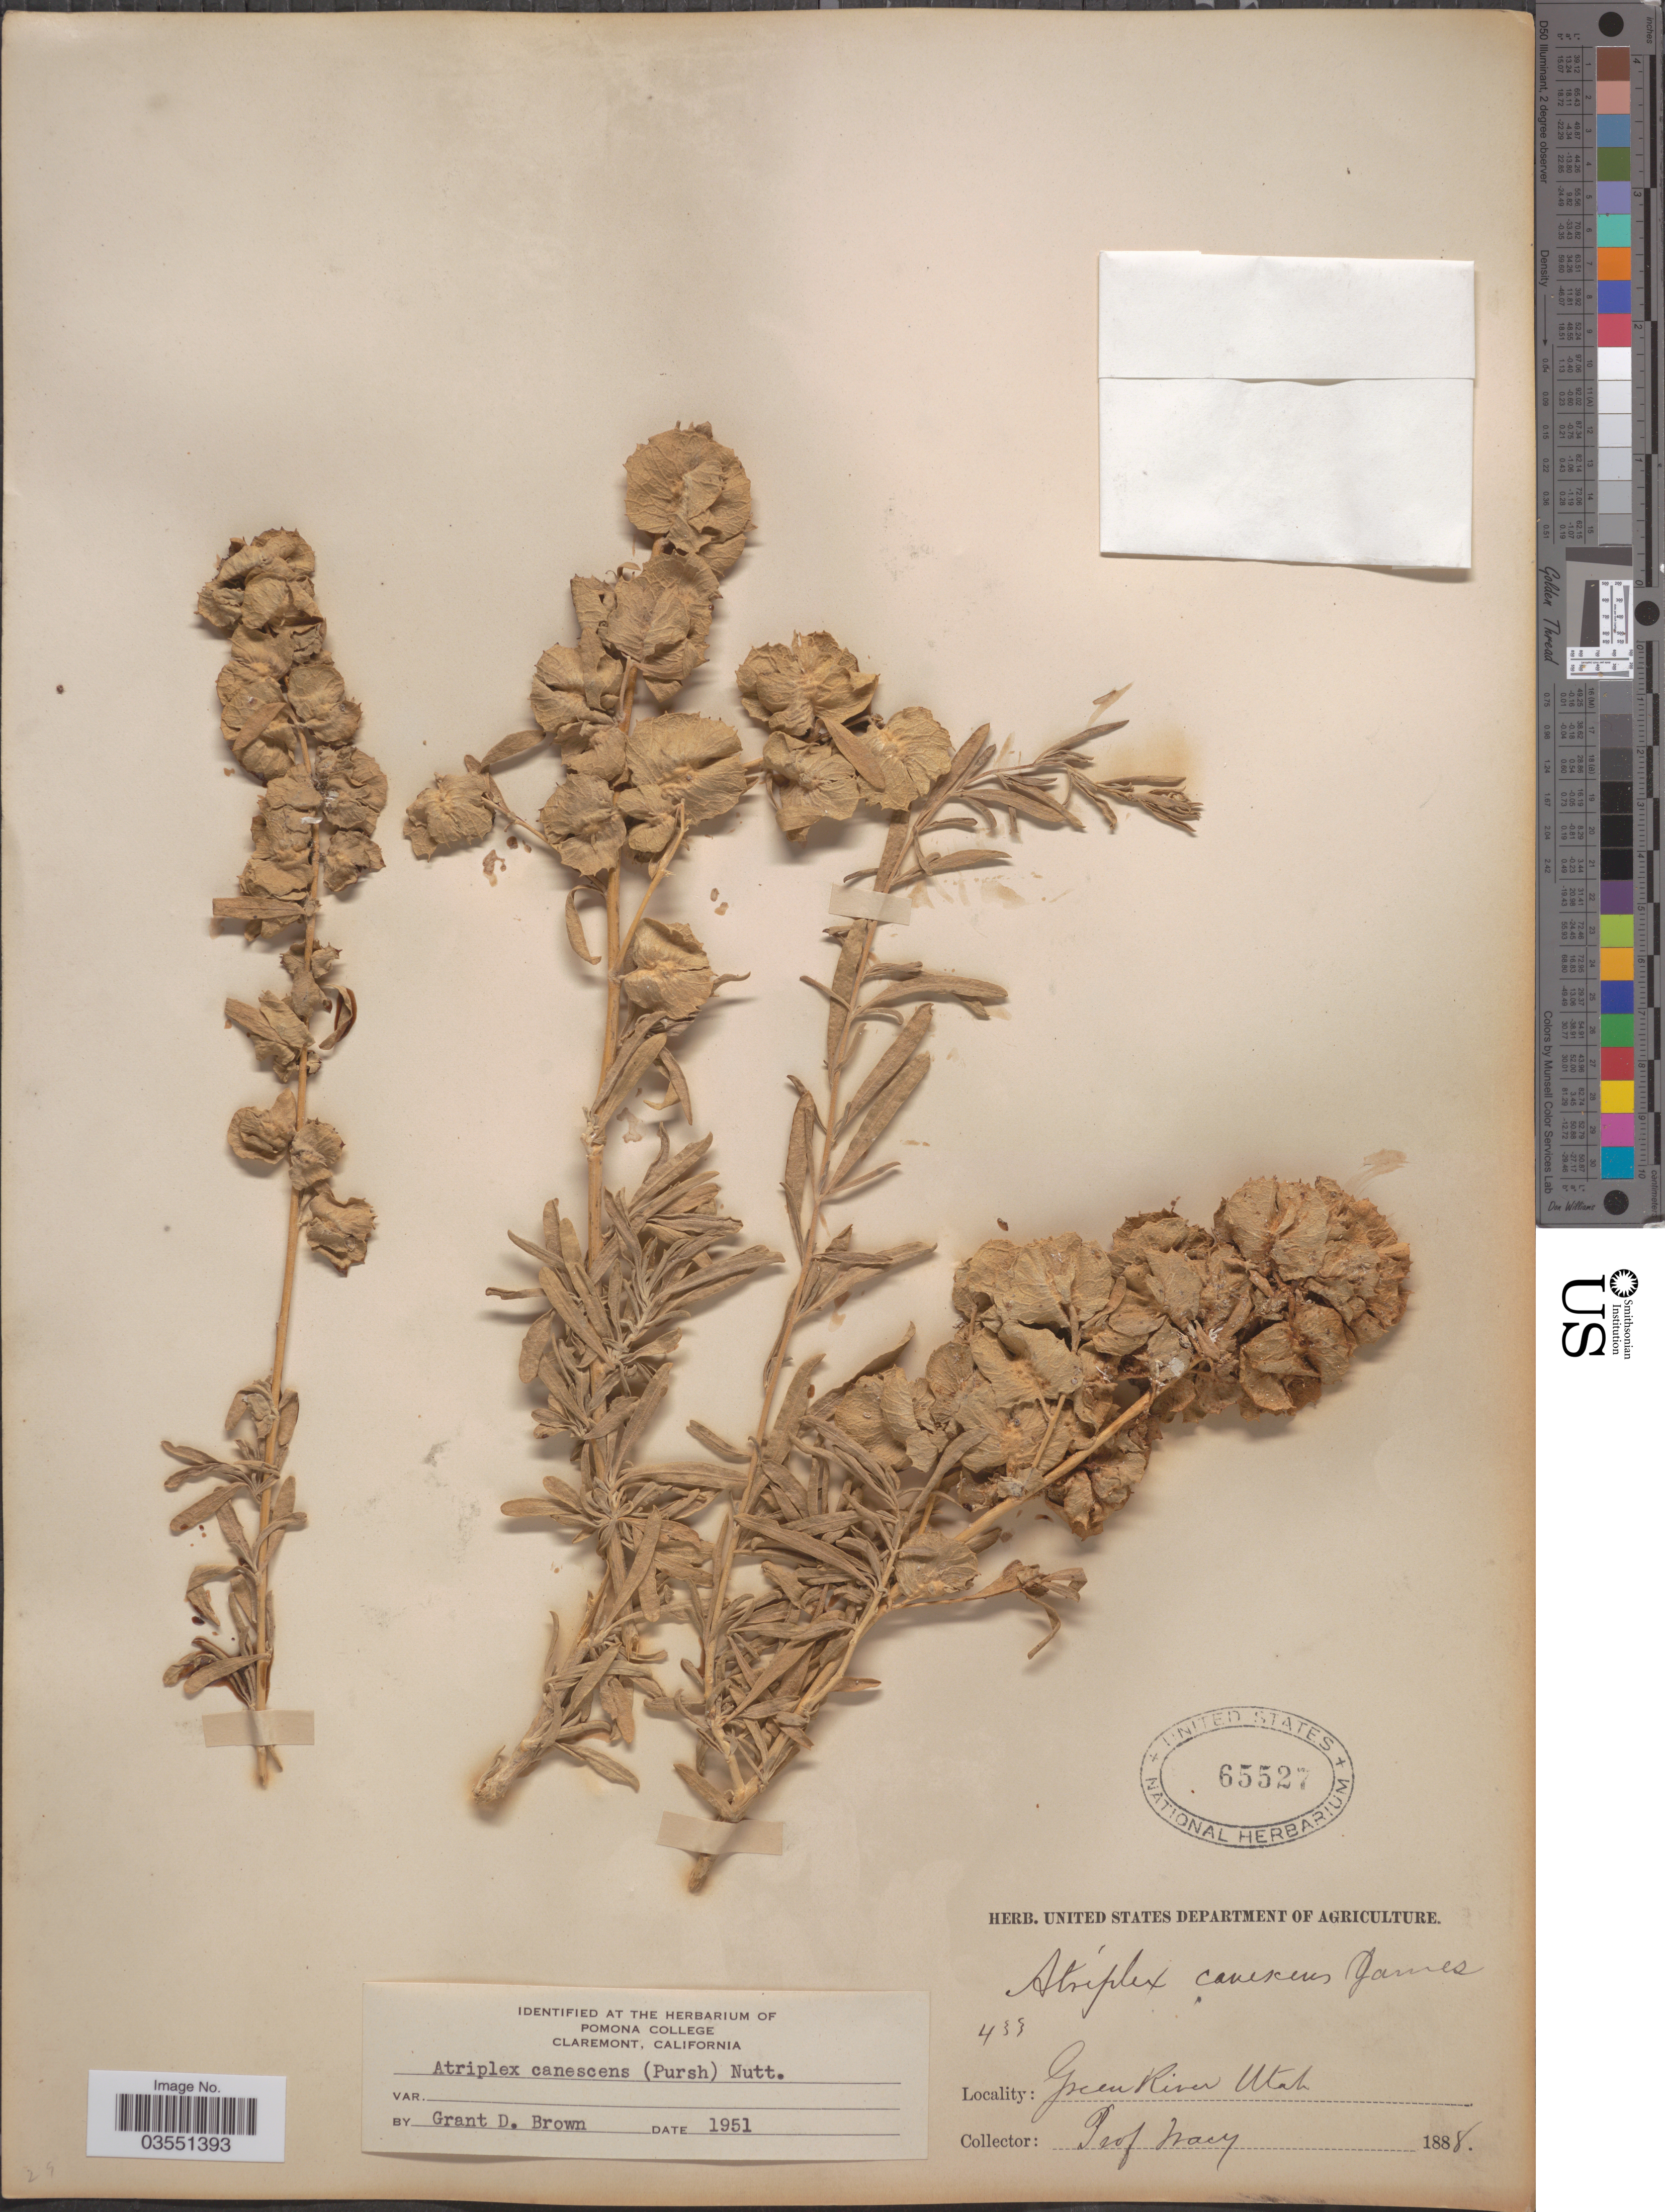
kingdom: Plantae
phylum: Tracheophyta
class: Magnoliopsida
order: Caryophyllales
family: Amaranthaceae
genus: Atriplex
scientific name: Atriplex canescens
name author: (Pursh) Nutt.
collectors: Macy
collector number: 433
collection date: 1888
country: United States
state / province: Utah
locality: Green River.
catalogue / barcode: US 65527